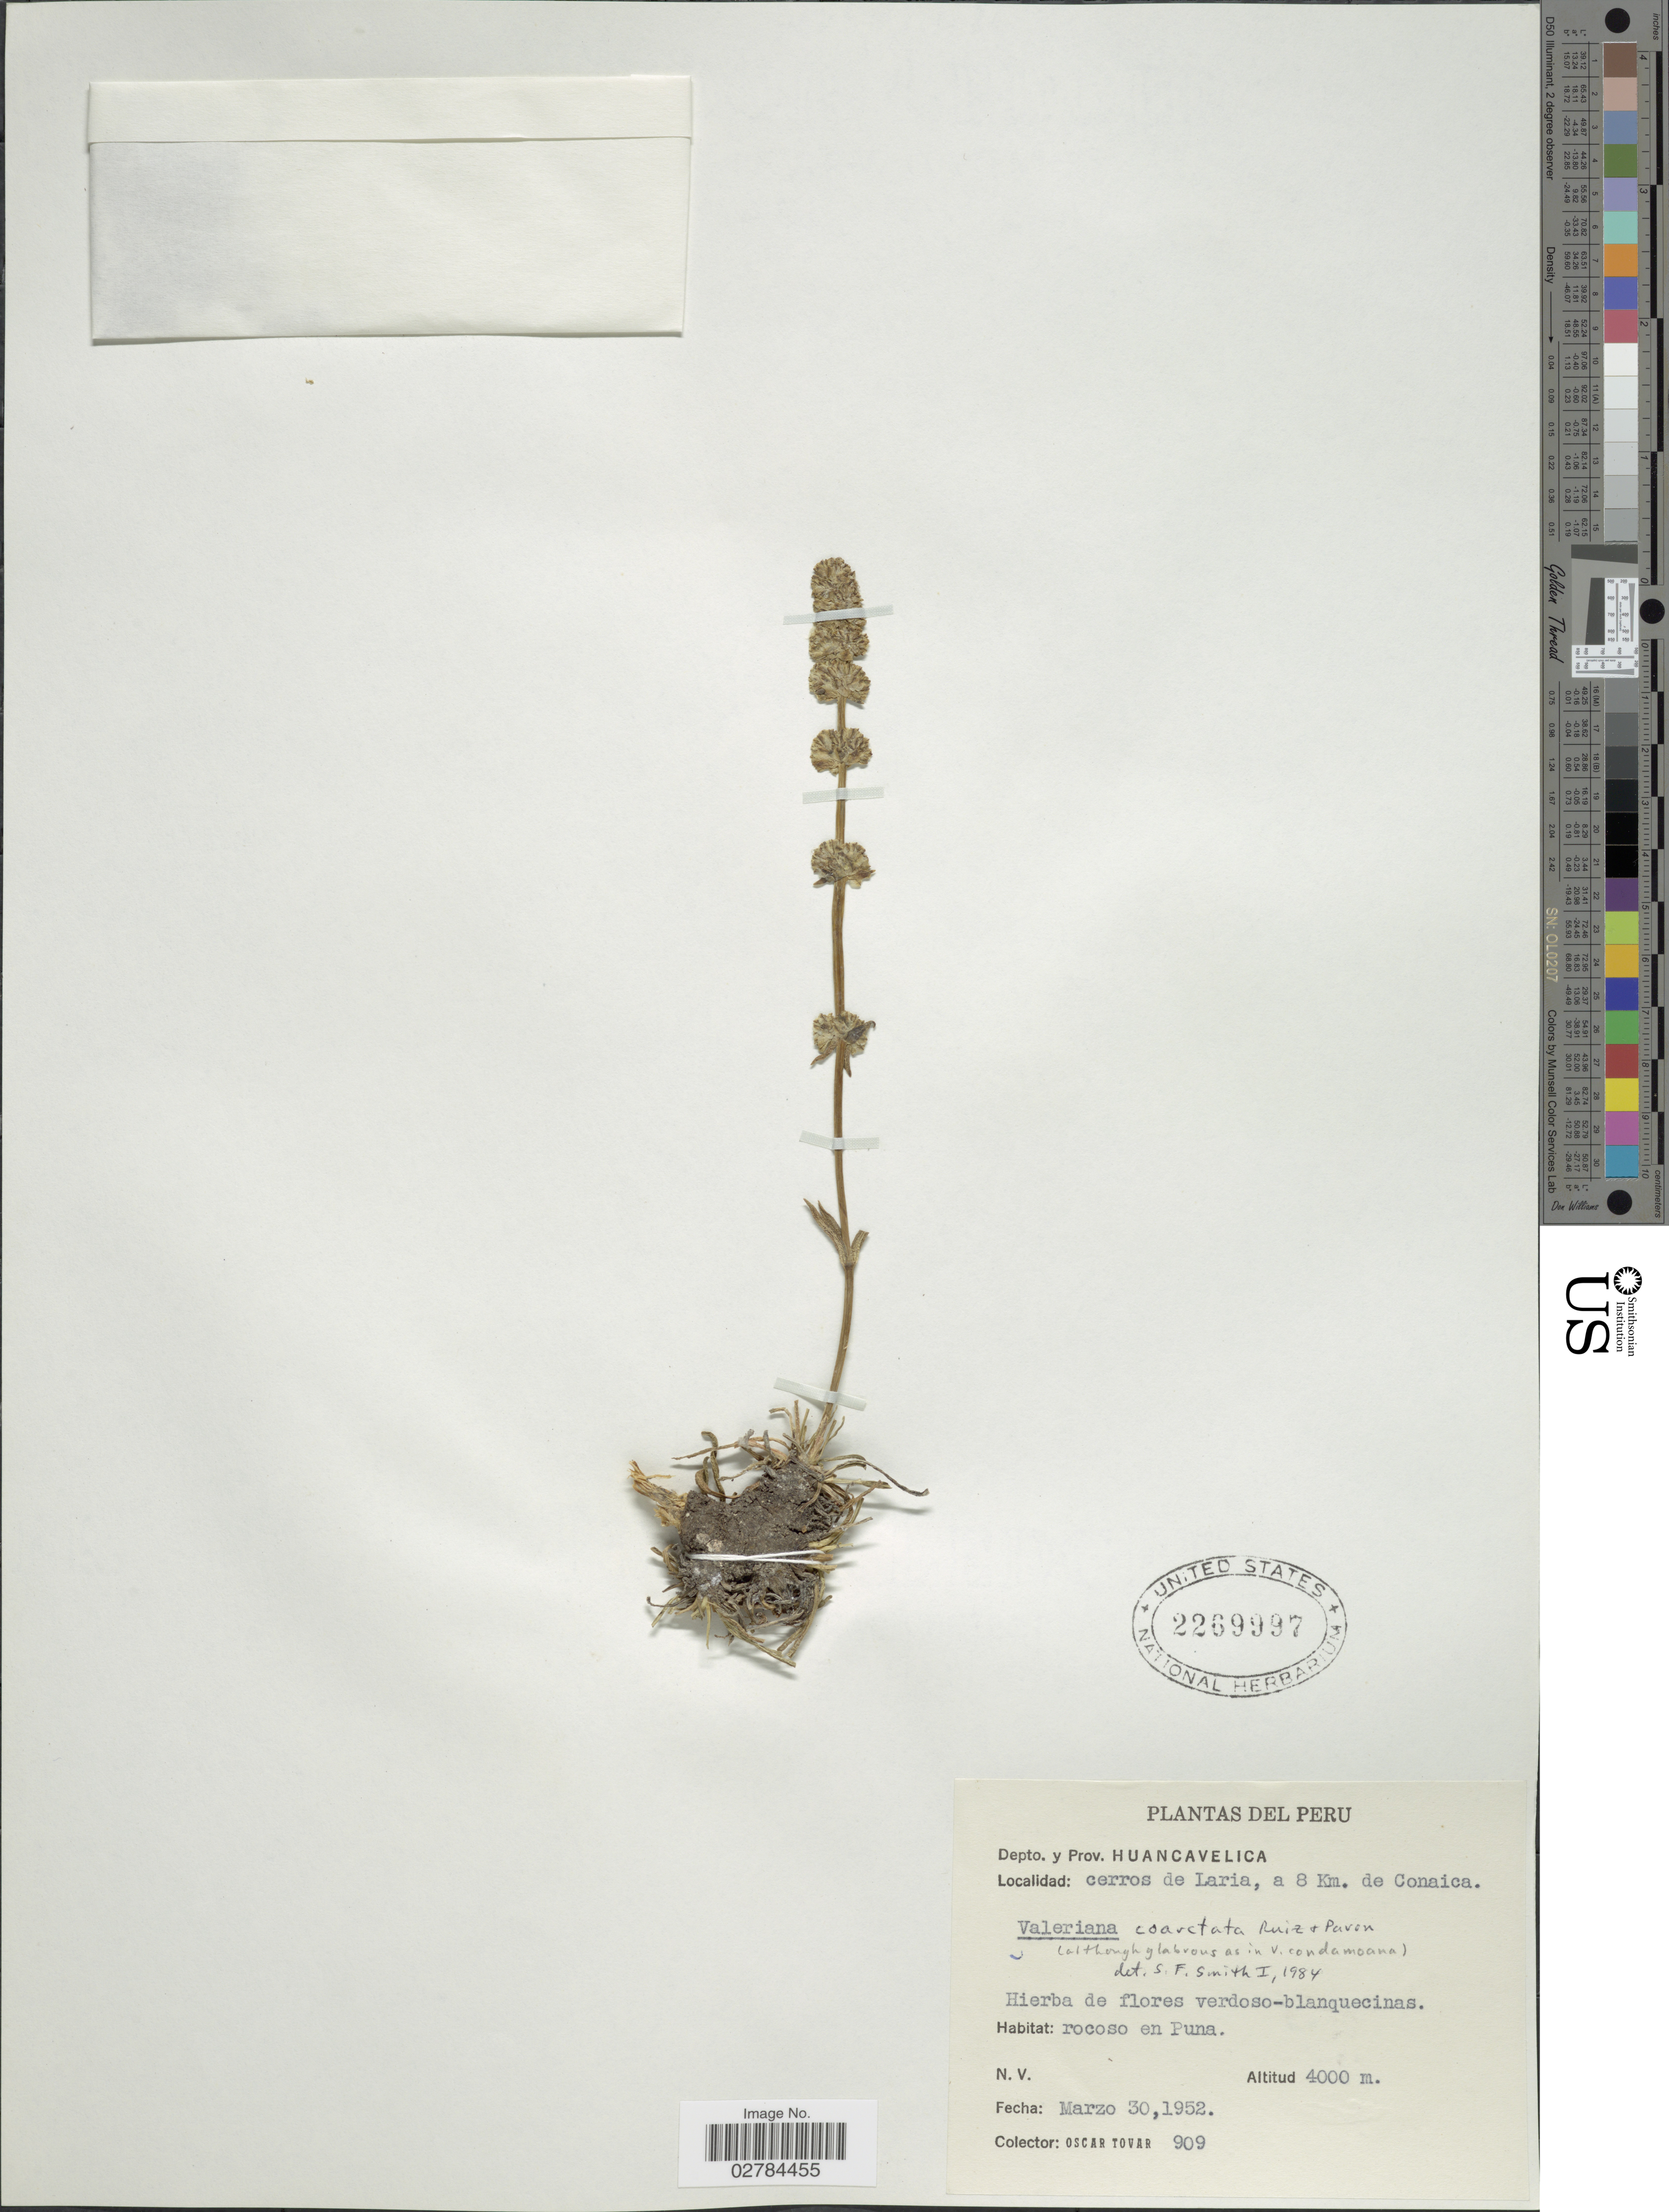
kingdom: Plantae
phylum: Tracheophyta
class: Magnoliopsida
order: Dipsacales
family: Caprifoliaceae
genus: Valeriana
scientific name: Valeriana coarctata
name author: Ruiz & Pav.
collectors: Ó. Tovar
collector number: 909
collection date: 1952-03-30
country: Peru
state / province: Huancavelica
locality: Depto. y Prov. Huancavelica. Cerros de Laria, a 8 Km. de Conaica. Rocoso en Puna.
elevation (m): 4000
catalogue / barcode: US 2269997